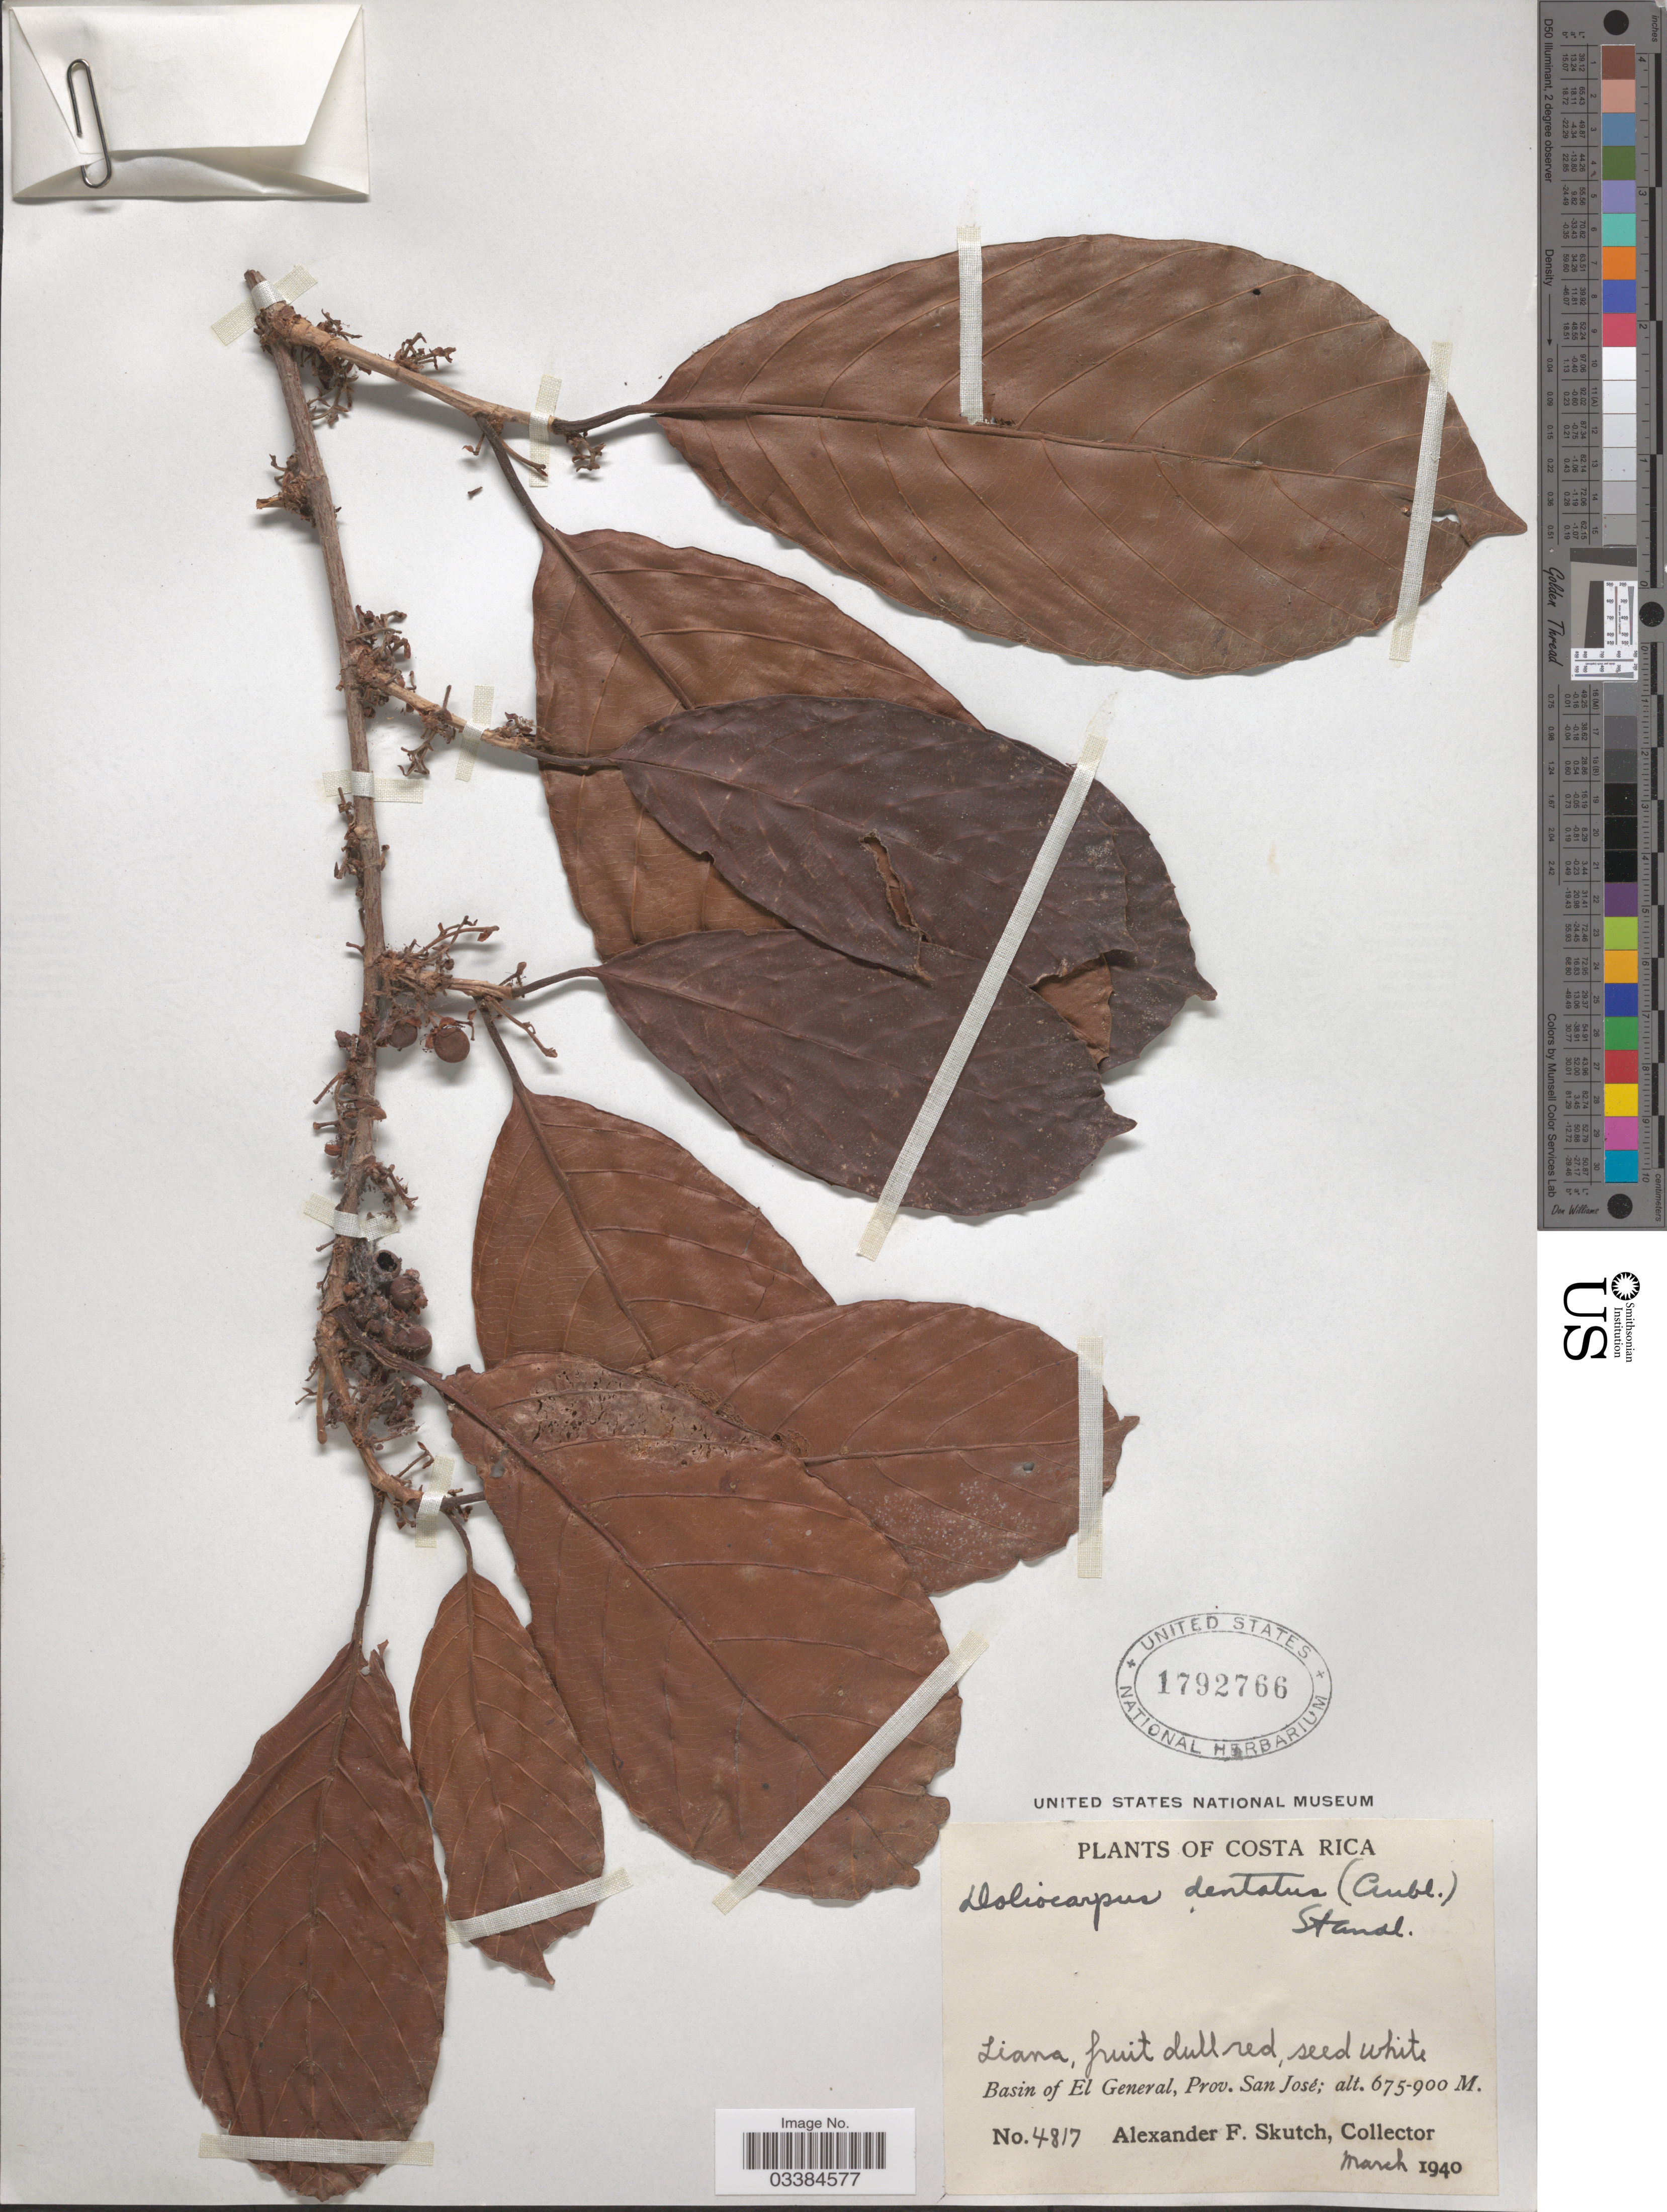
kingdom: Plantae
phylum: Tracheophyta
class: Magnoliopsida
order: Dilleniales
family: Dilleniaceae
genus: Doliocarpus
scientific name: Doliocarpus multiflorus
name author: Standl.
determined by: Victor Longhi Monzoli, João, (BRAZIL)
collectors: A. F. Skutch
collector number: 4817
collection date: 1940-03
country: Costa Rica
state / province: San José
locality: Basin of El General.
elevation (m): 675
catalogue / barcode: US 1792766